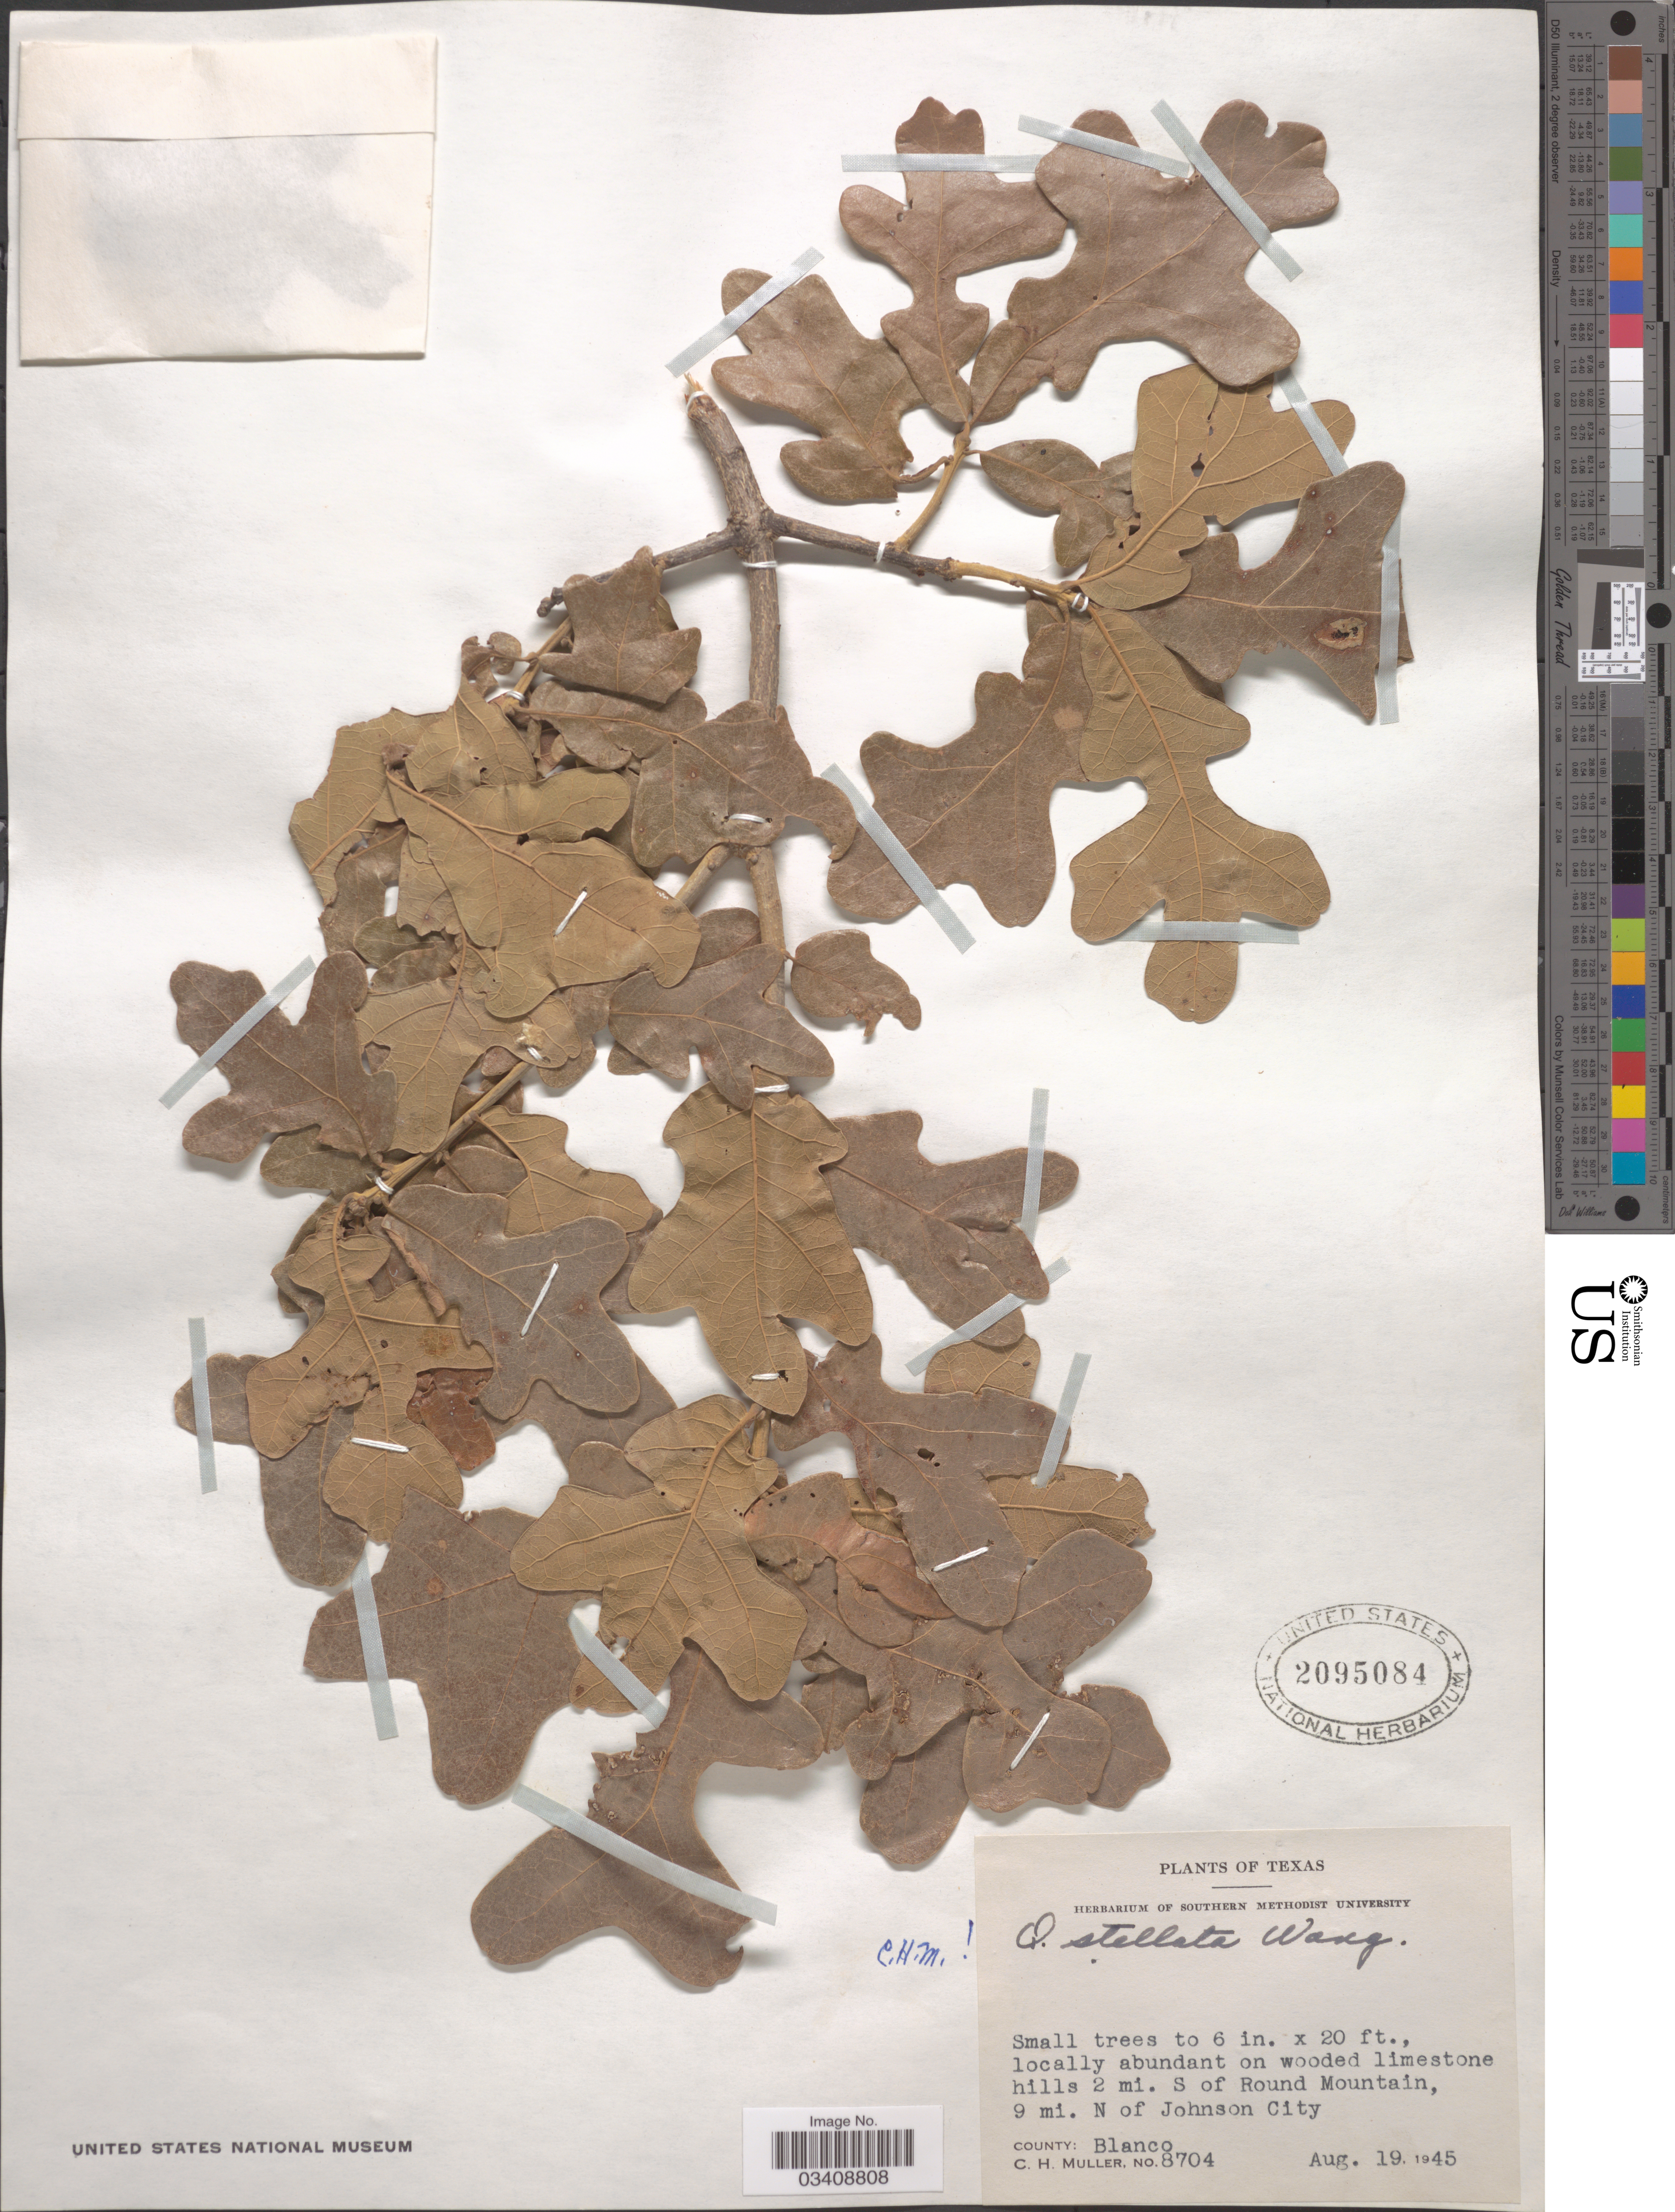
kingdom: Plantae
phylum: Tracheophyta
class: Magnoliopsida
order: Fagales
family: Fagaceae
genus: Quercus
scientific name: Quercus stellata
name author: Wangenh.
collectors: C. H. Mueller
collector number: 8704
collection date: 1945-08-19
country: United States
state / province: Texas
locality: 2 mi. S of Round Mountain, 9 mi. N of Johnson City. County: Blanco.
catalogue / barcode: US 2095084